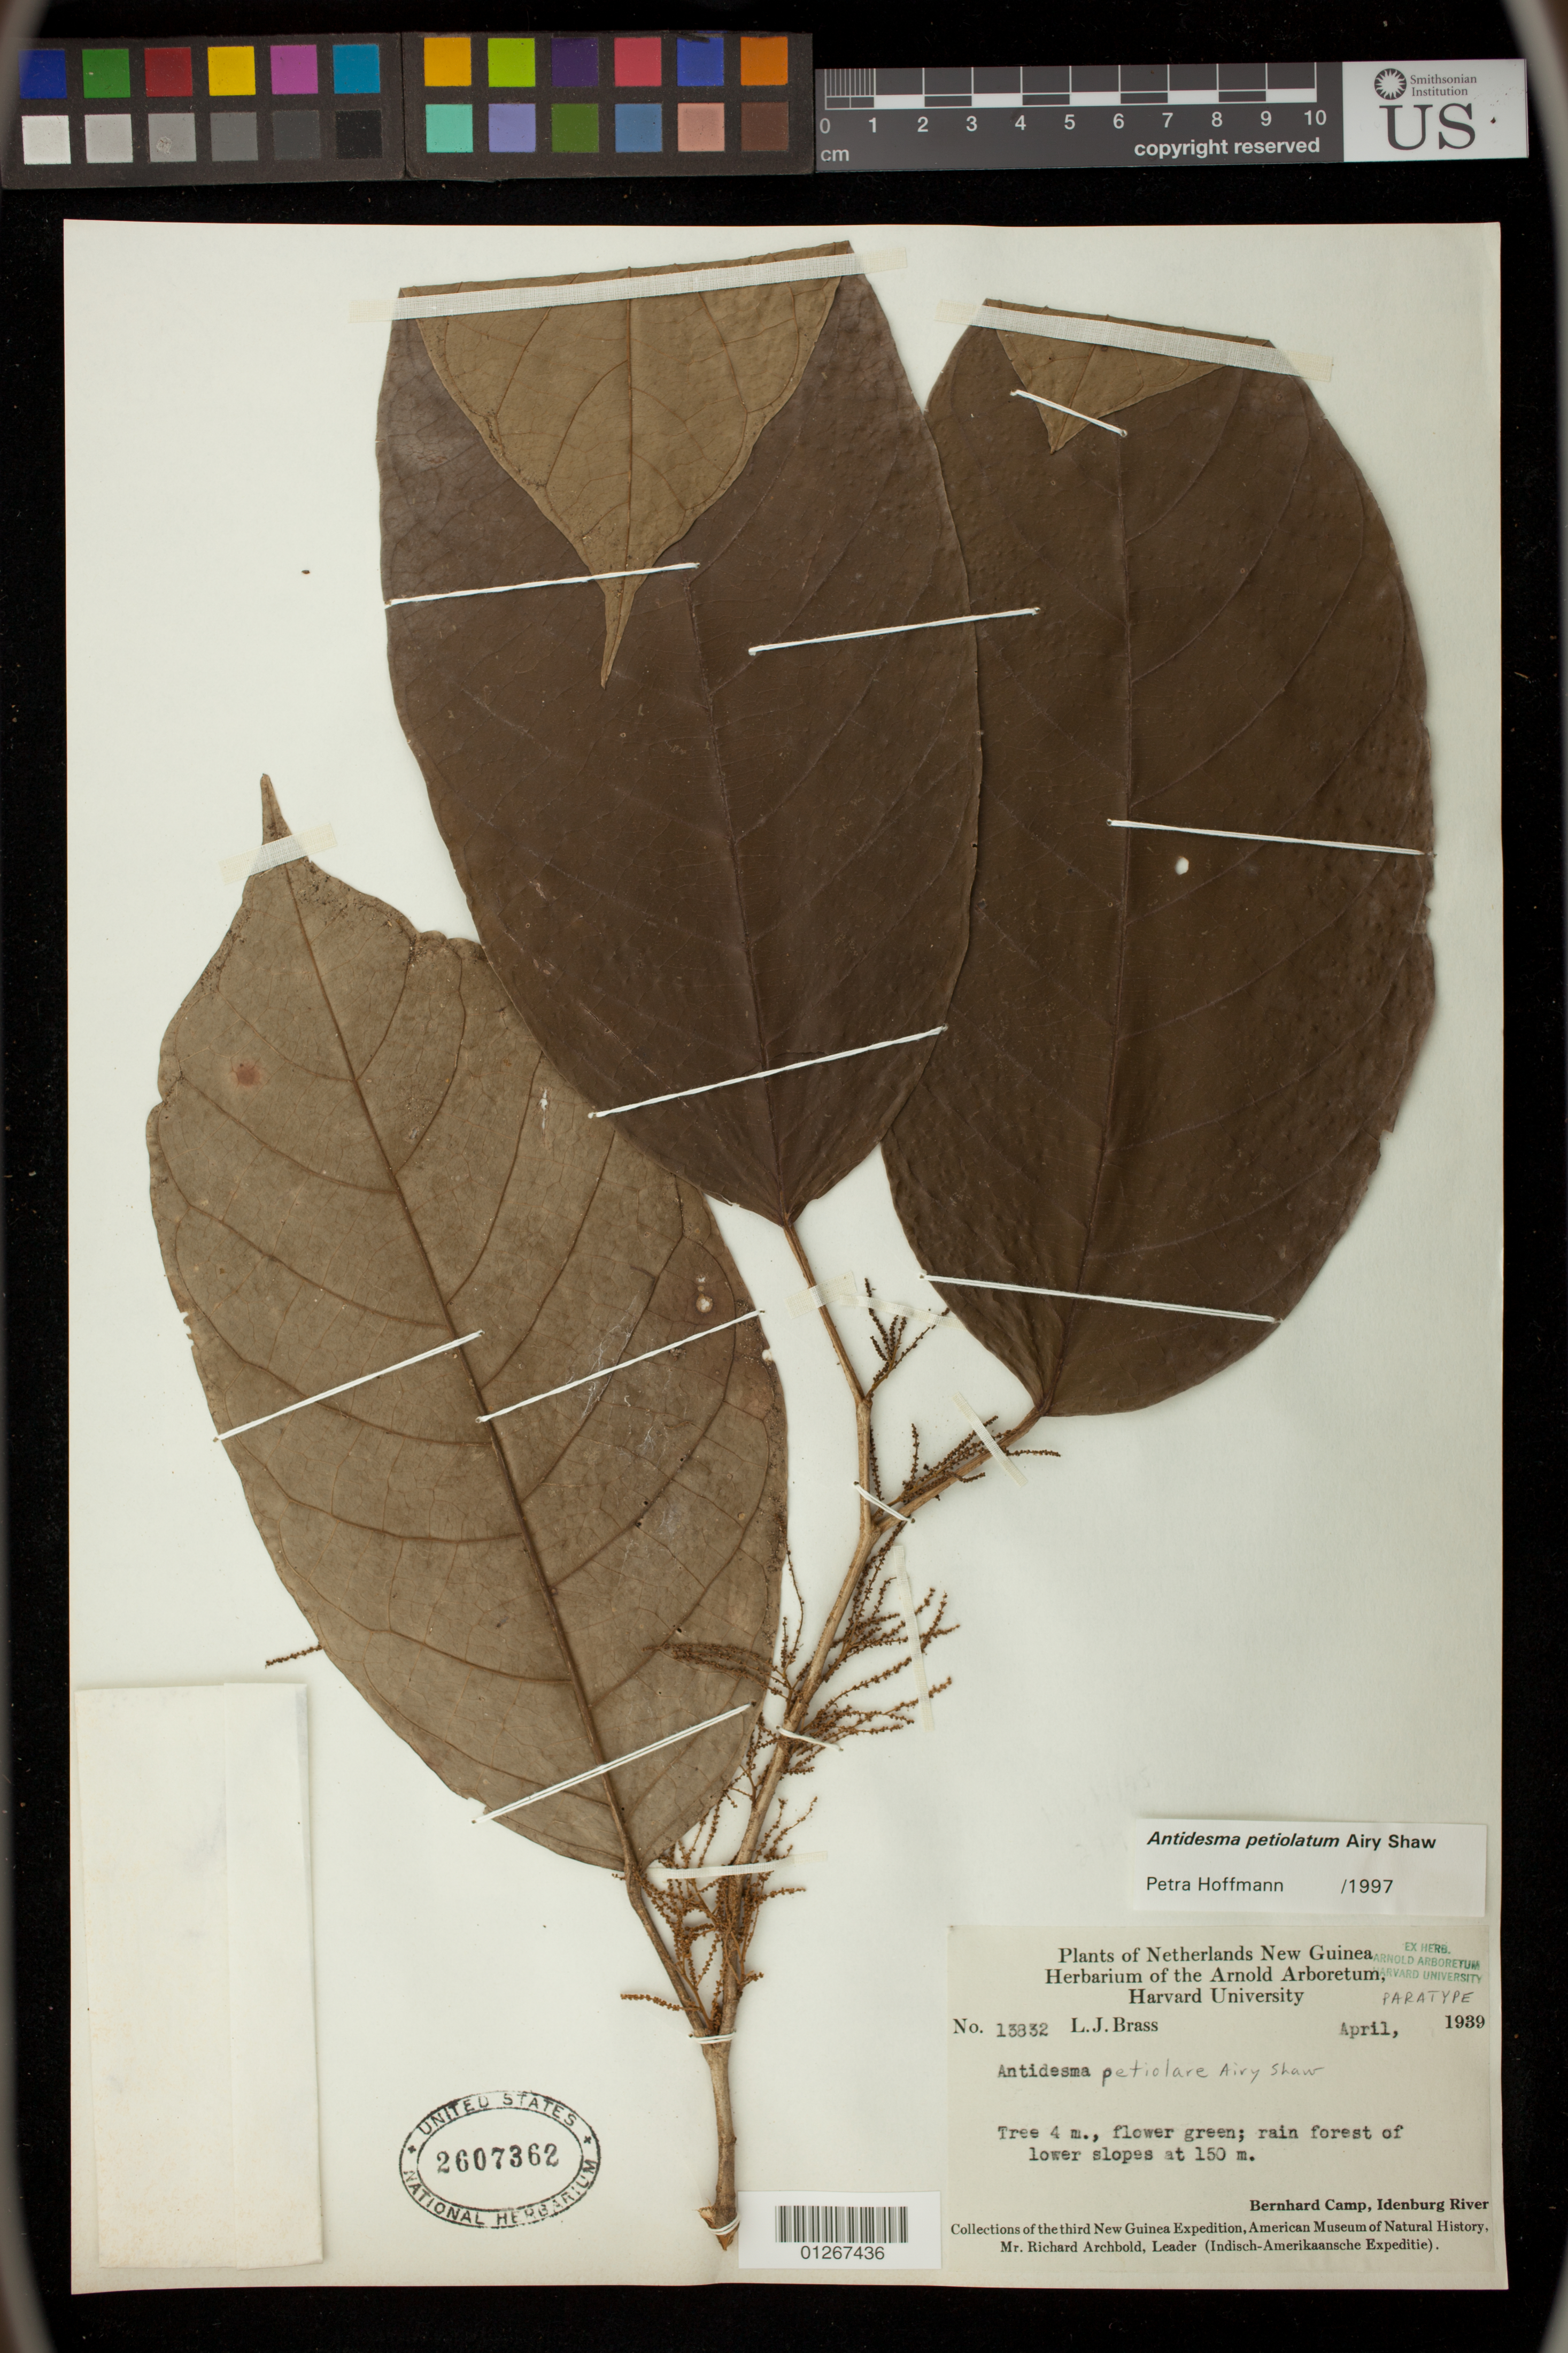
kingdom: Plantae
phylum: Tracheophyta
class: Magnoliopsida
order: Malpighiales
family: Phyllanthaceae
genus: Antidesma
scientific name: Antidesma petiolatum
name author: Airy Shaw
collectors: L. J. Brass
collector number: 13832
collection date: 1939-04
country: Indonesia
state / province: Papua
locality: Bernhard Camp, Idenberg River, Taritatu River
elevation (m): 150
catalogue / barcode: US 2607362